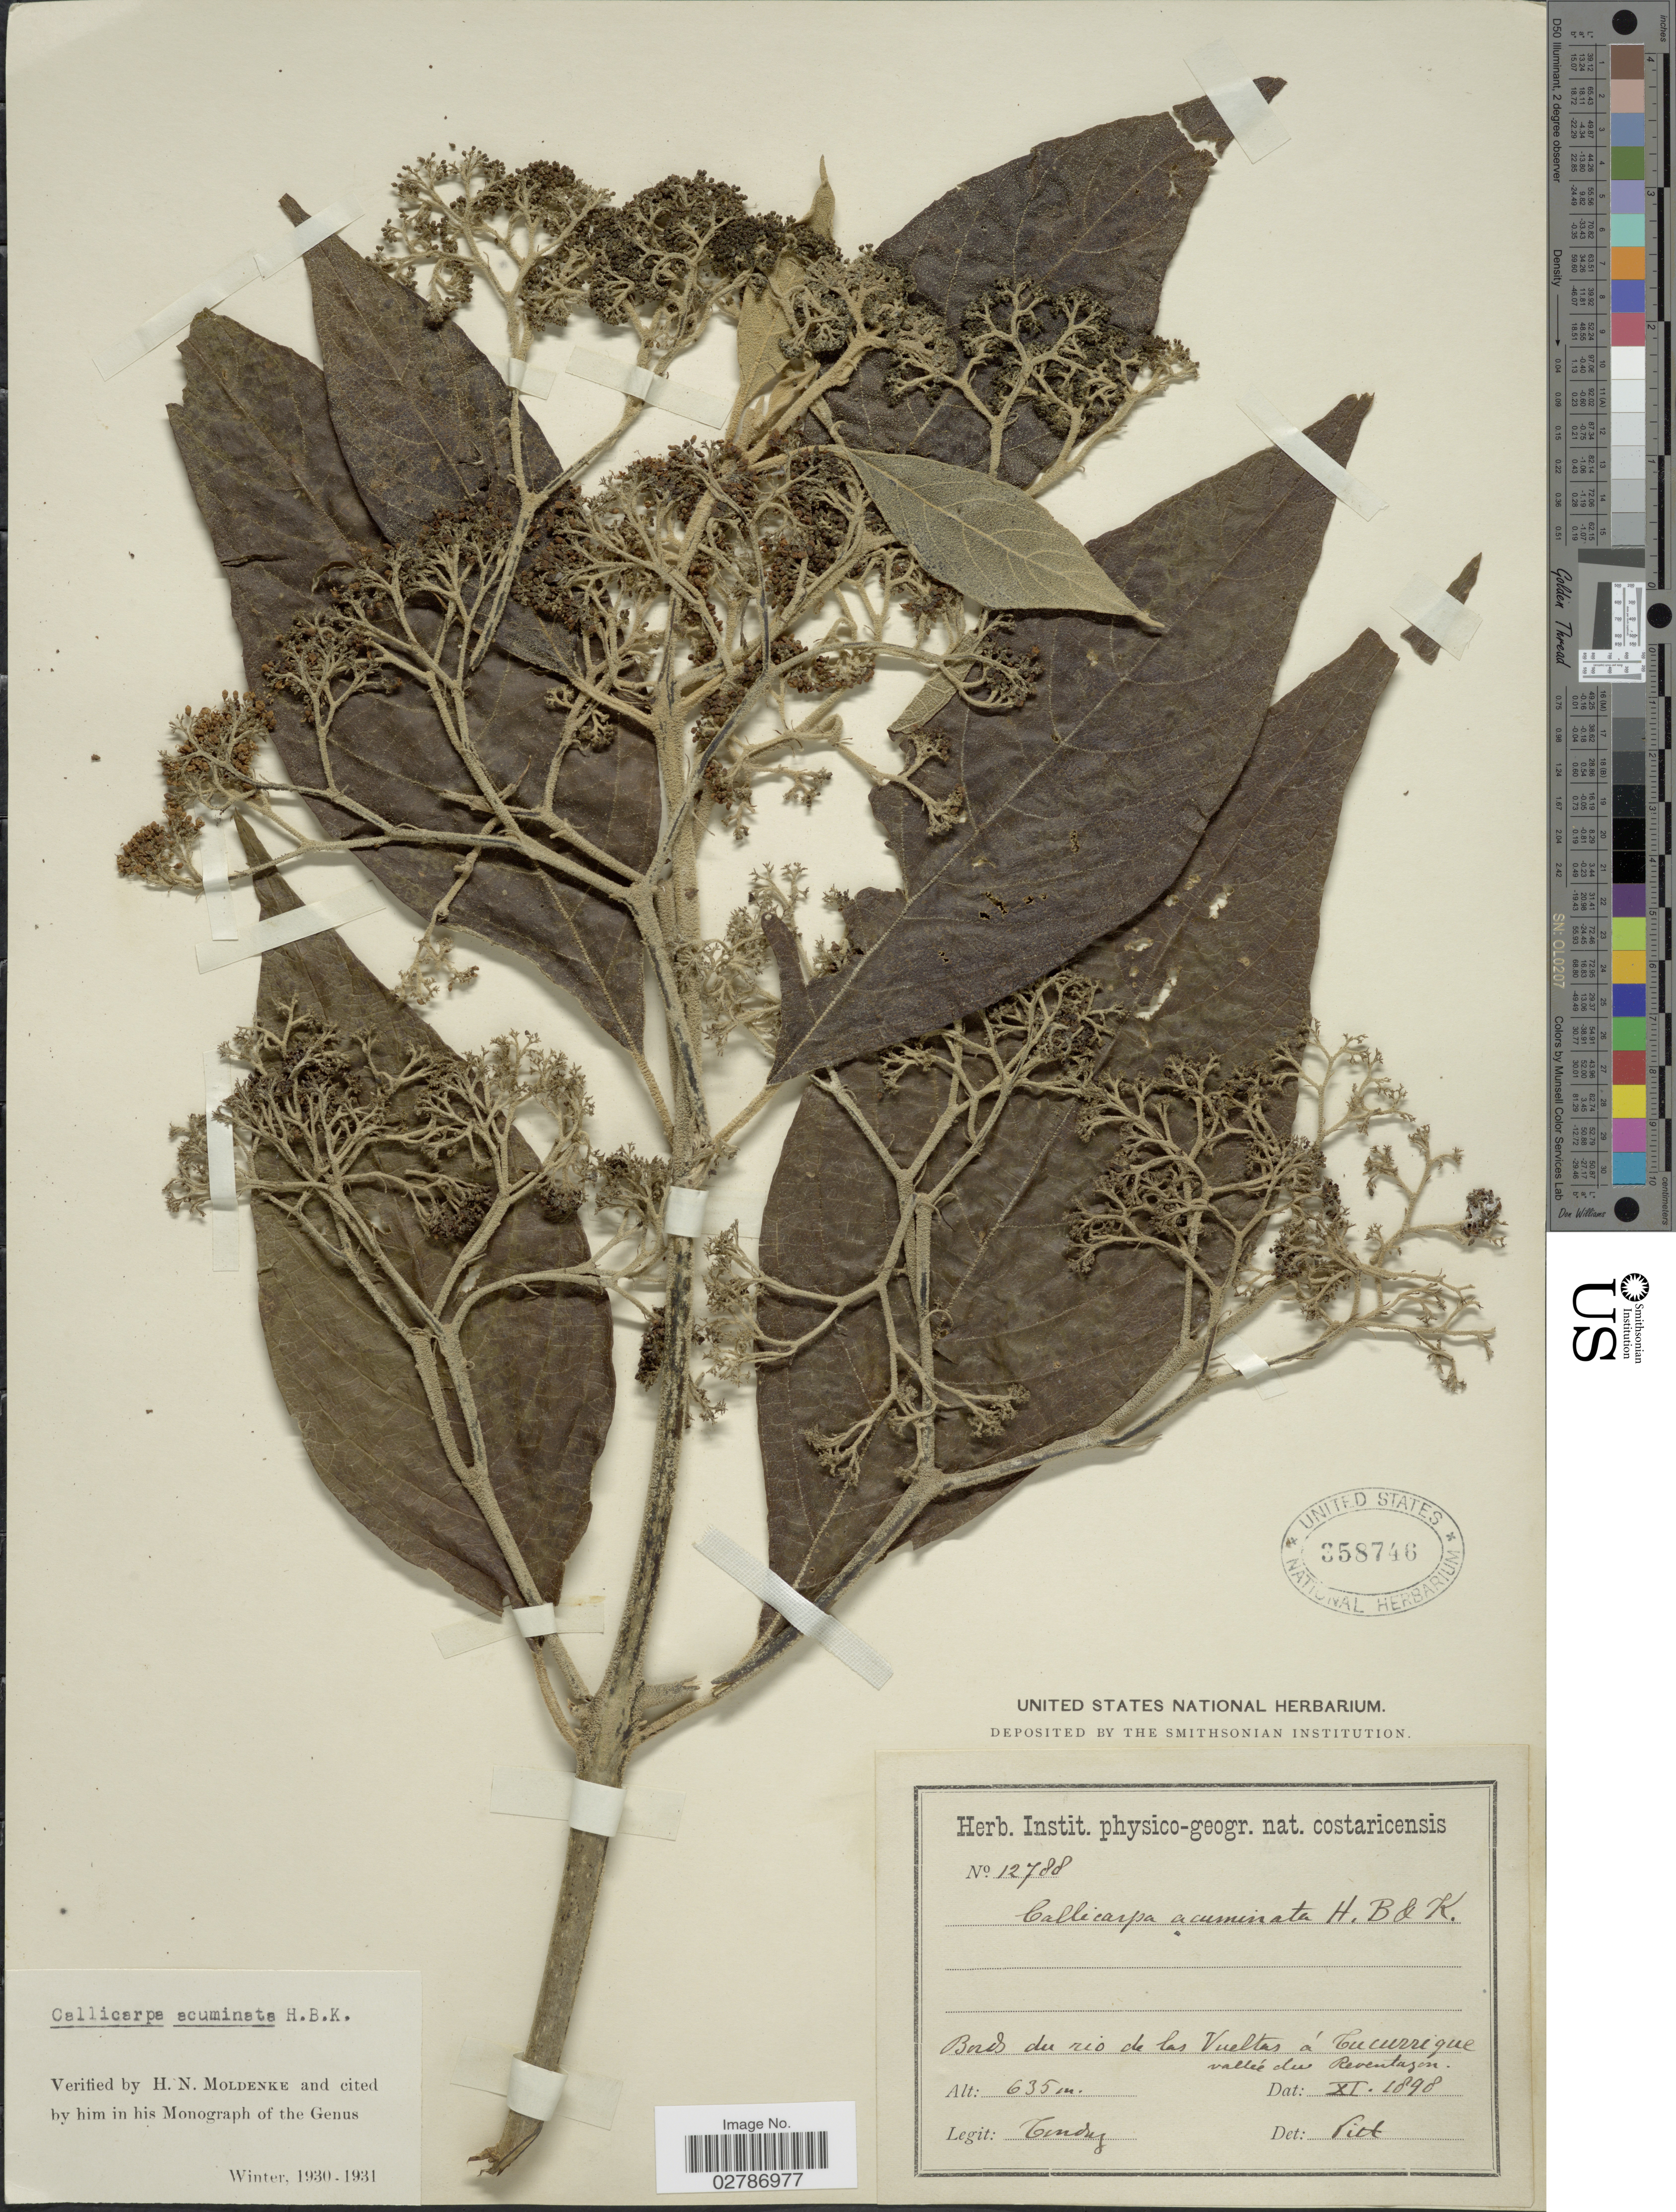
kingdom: Plantae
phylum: Tracheophyta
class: Magnoliopsida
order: Lamiales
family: Lamiaceae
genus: Callicarpa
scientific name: Callicarpa acuminata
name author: Kunth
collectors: Tonduz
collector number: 12788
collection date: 1898-11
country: Costa Rica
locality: Bords du rio de las Vueltas á Tucurrique vallée du Reventazon.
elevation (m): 635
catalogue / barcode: US 358746